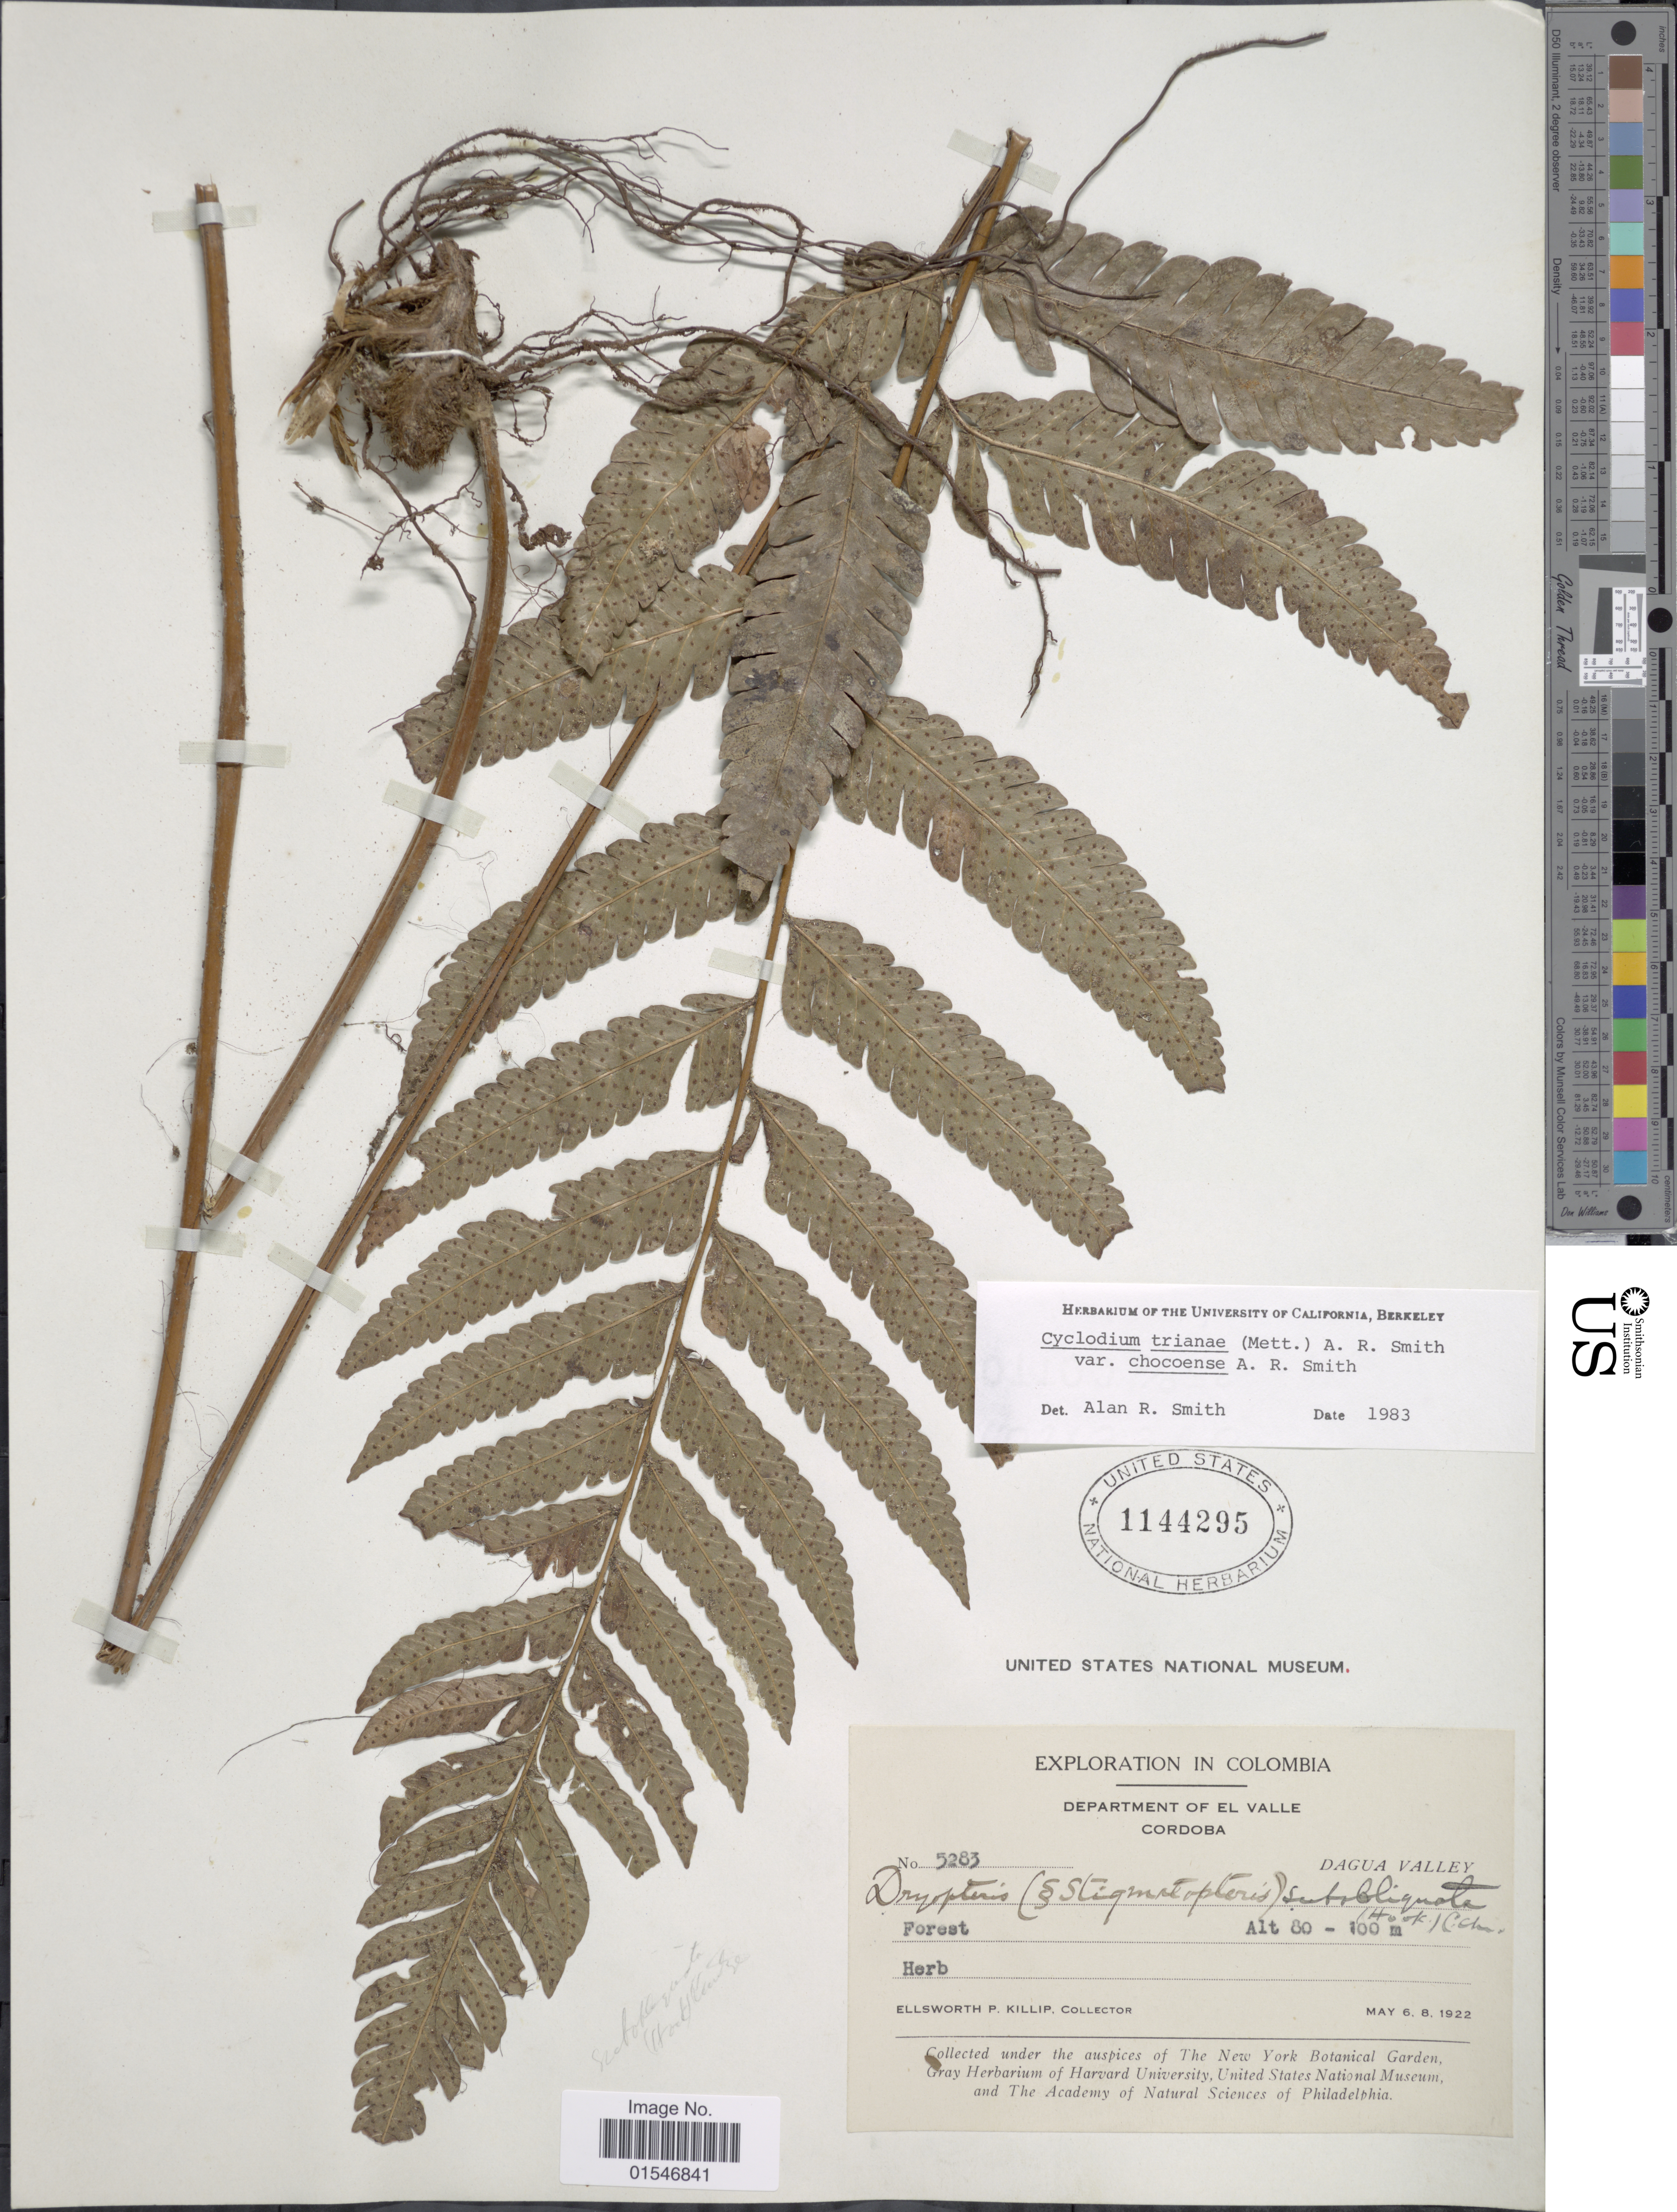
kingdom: Plantae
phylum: Tracheophyta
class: Polypodiopsida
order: Polypodiales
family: Dryopteridaceae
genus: Cyclodium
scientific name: Cyclodium trianae var. chocoense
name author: A.R. Sm.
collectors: E. P. Killip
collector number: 5283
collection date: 1922-05-06/1922-05-08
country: Colombia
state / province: Valle del Cauca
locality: Department of el valle, Cordoba. Dagua Valley.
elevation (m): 80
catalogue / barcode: US 1144295